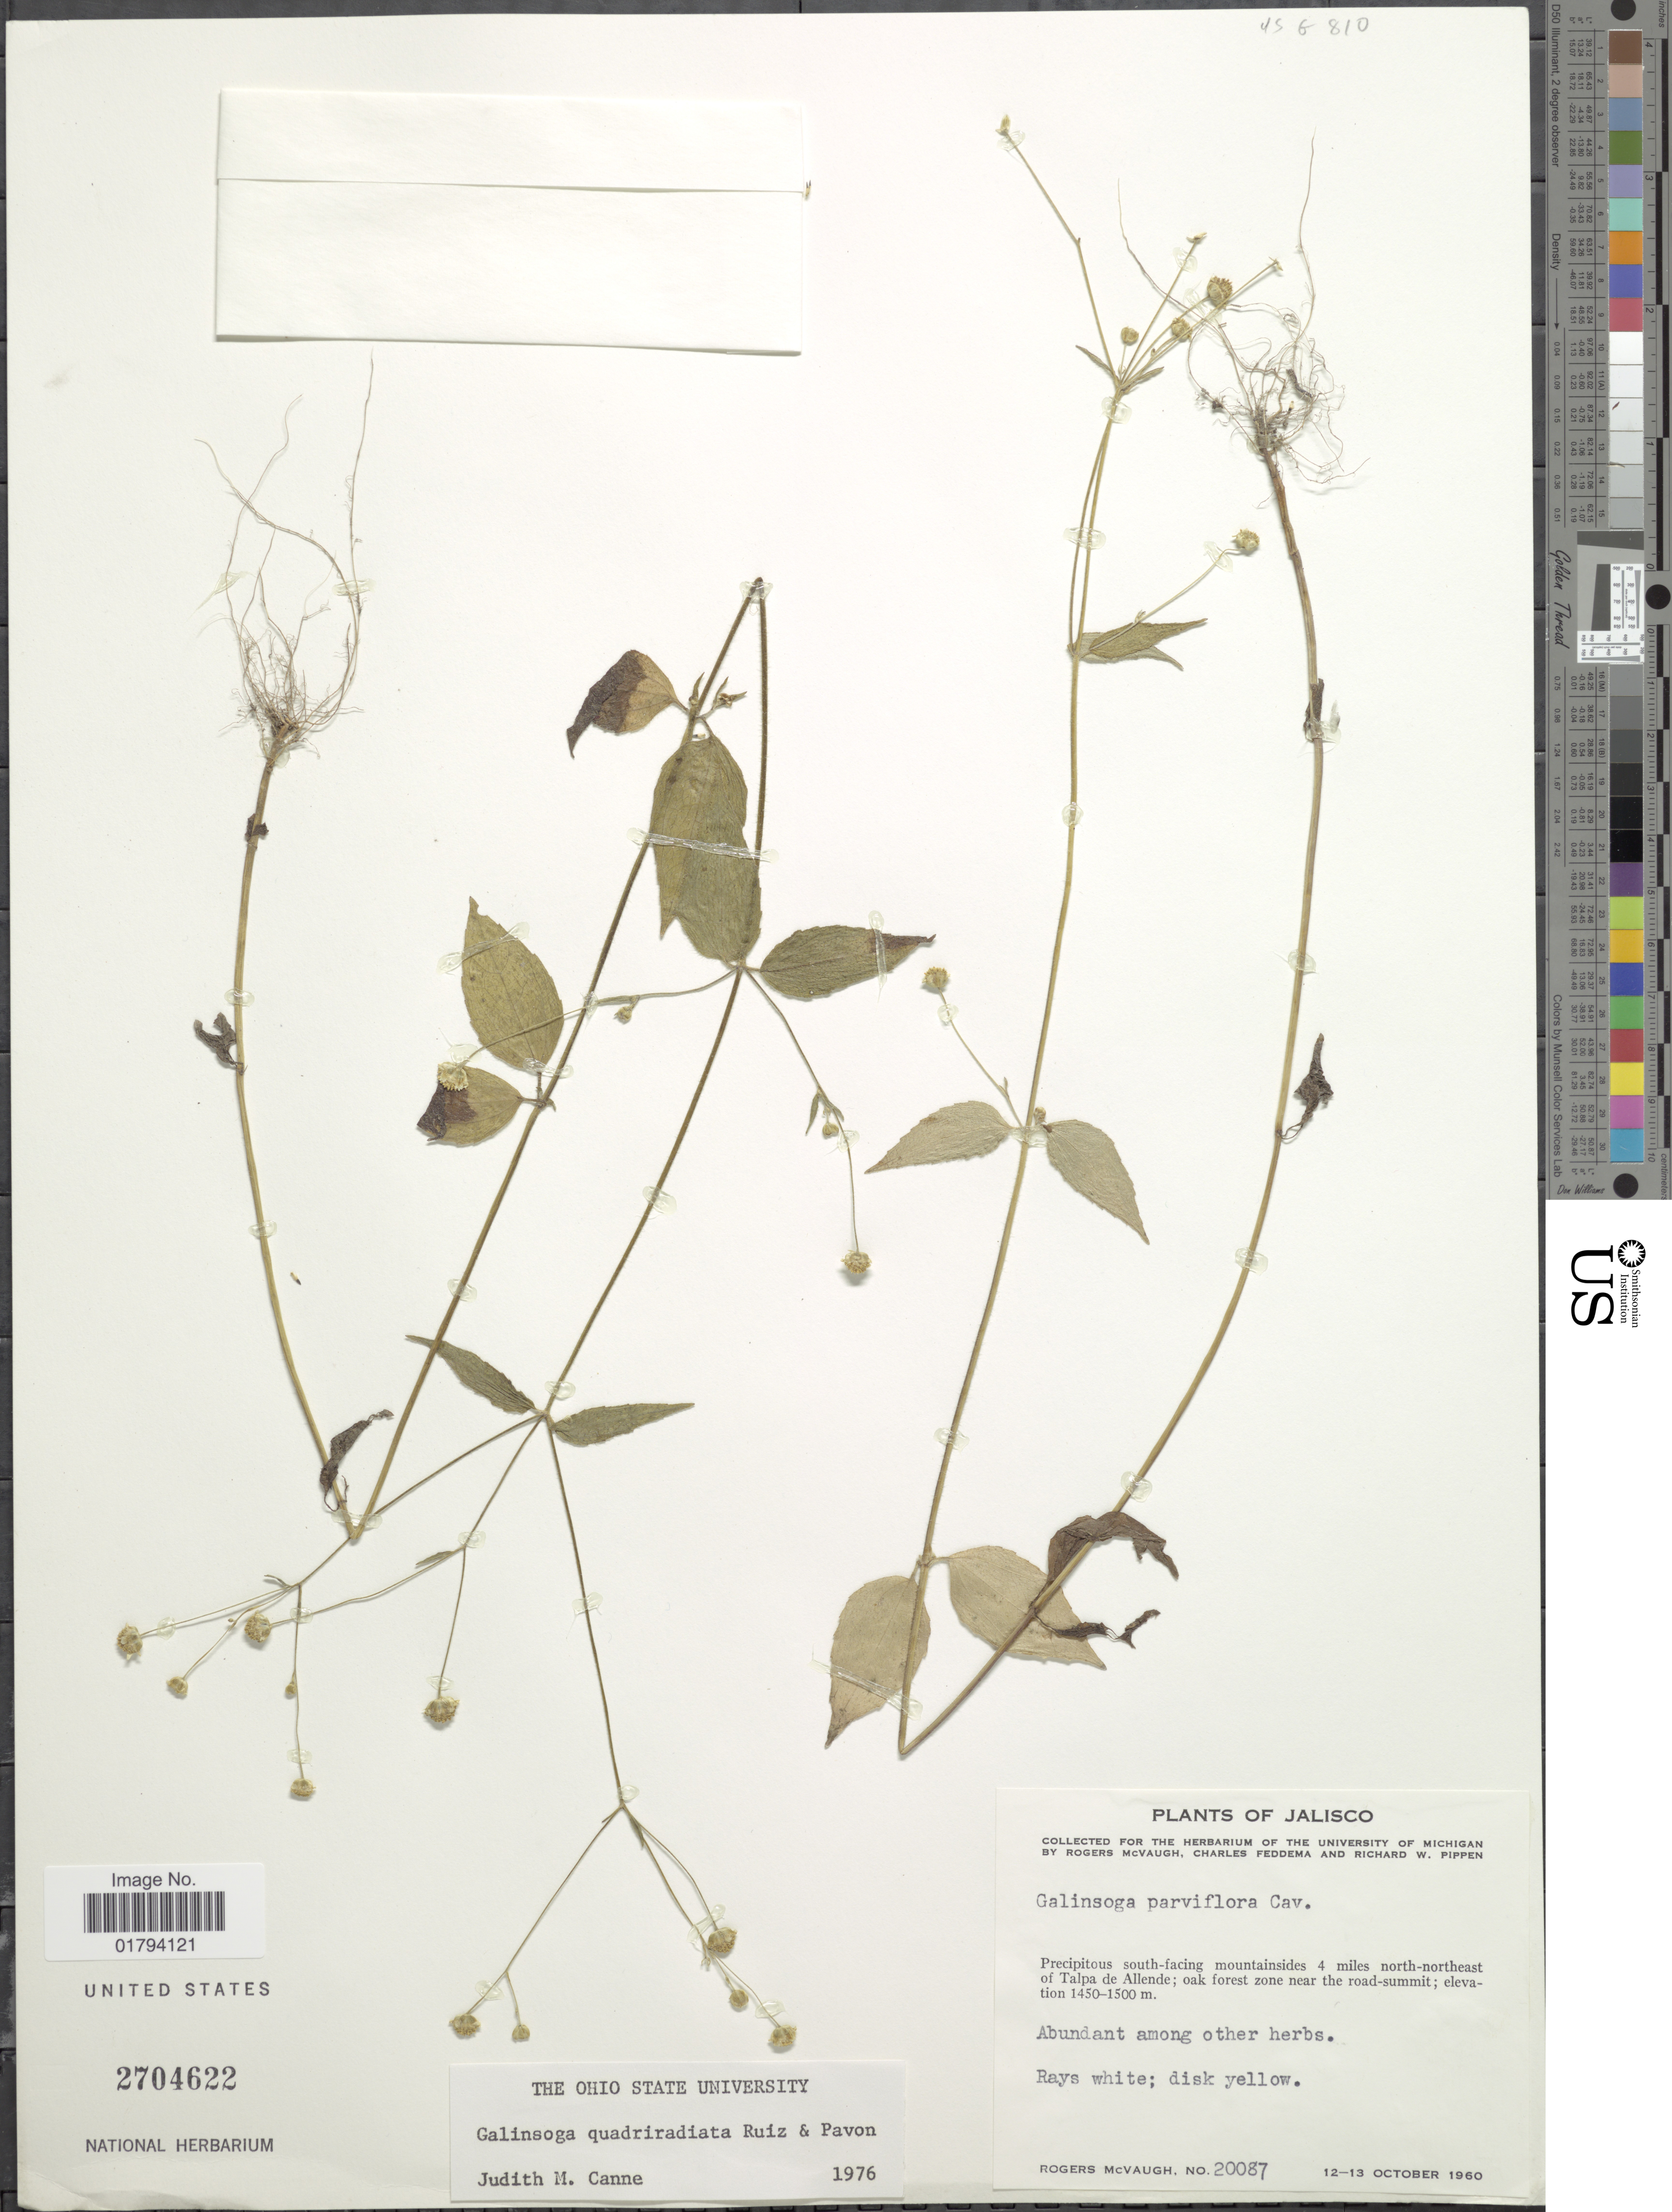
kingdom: Plantae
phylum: Tracheophyta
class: Magnoliopsida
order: Asterales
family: Asteraceae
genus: Galinsoga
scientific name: Galinsoga quadriradiata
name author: Ruiz & Pav.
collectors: R. McVaugh, C. Feddema & R. W. Pippen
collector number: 20087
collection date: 1960-10-12/1960-10-13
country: Mexico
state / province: Jalisco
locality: Precipitous south-facing mountainsides 4 miles north-northeast of Talpa de Allende; oak forest zone near the road-summit.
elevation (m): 1450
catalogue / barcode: US 2704622